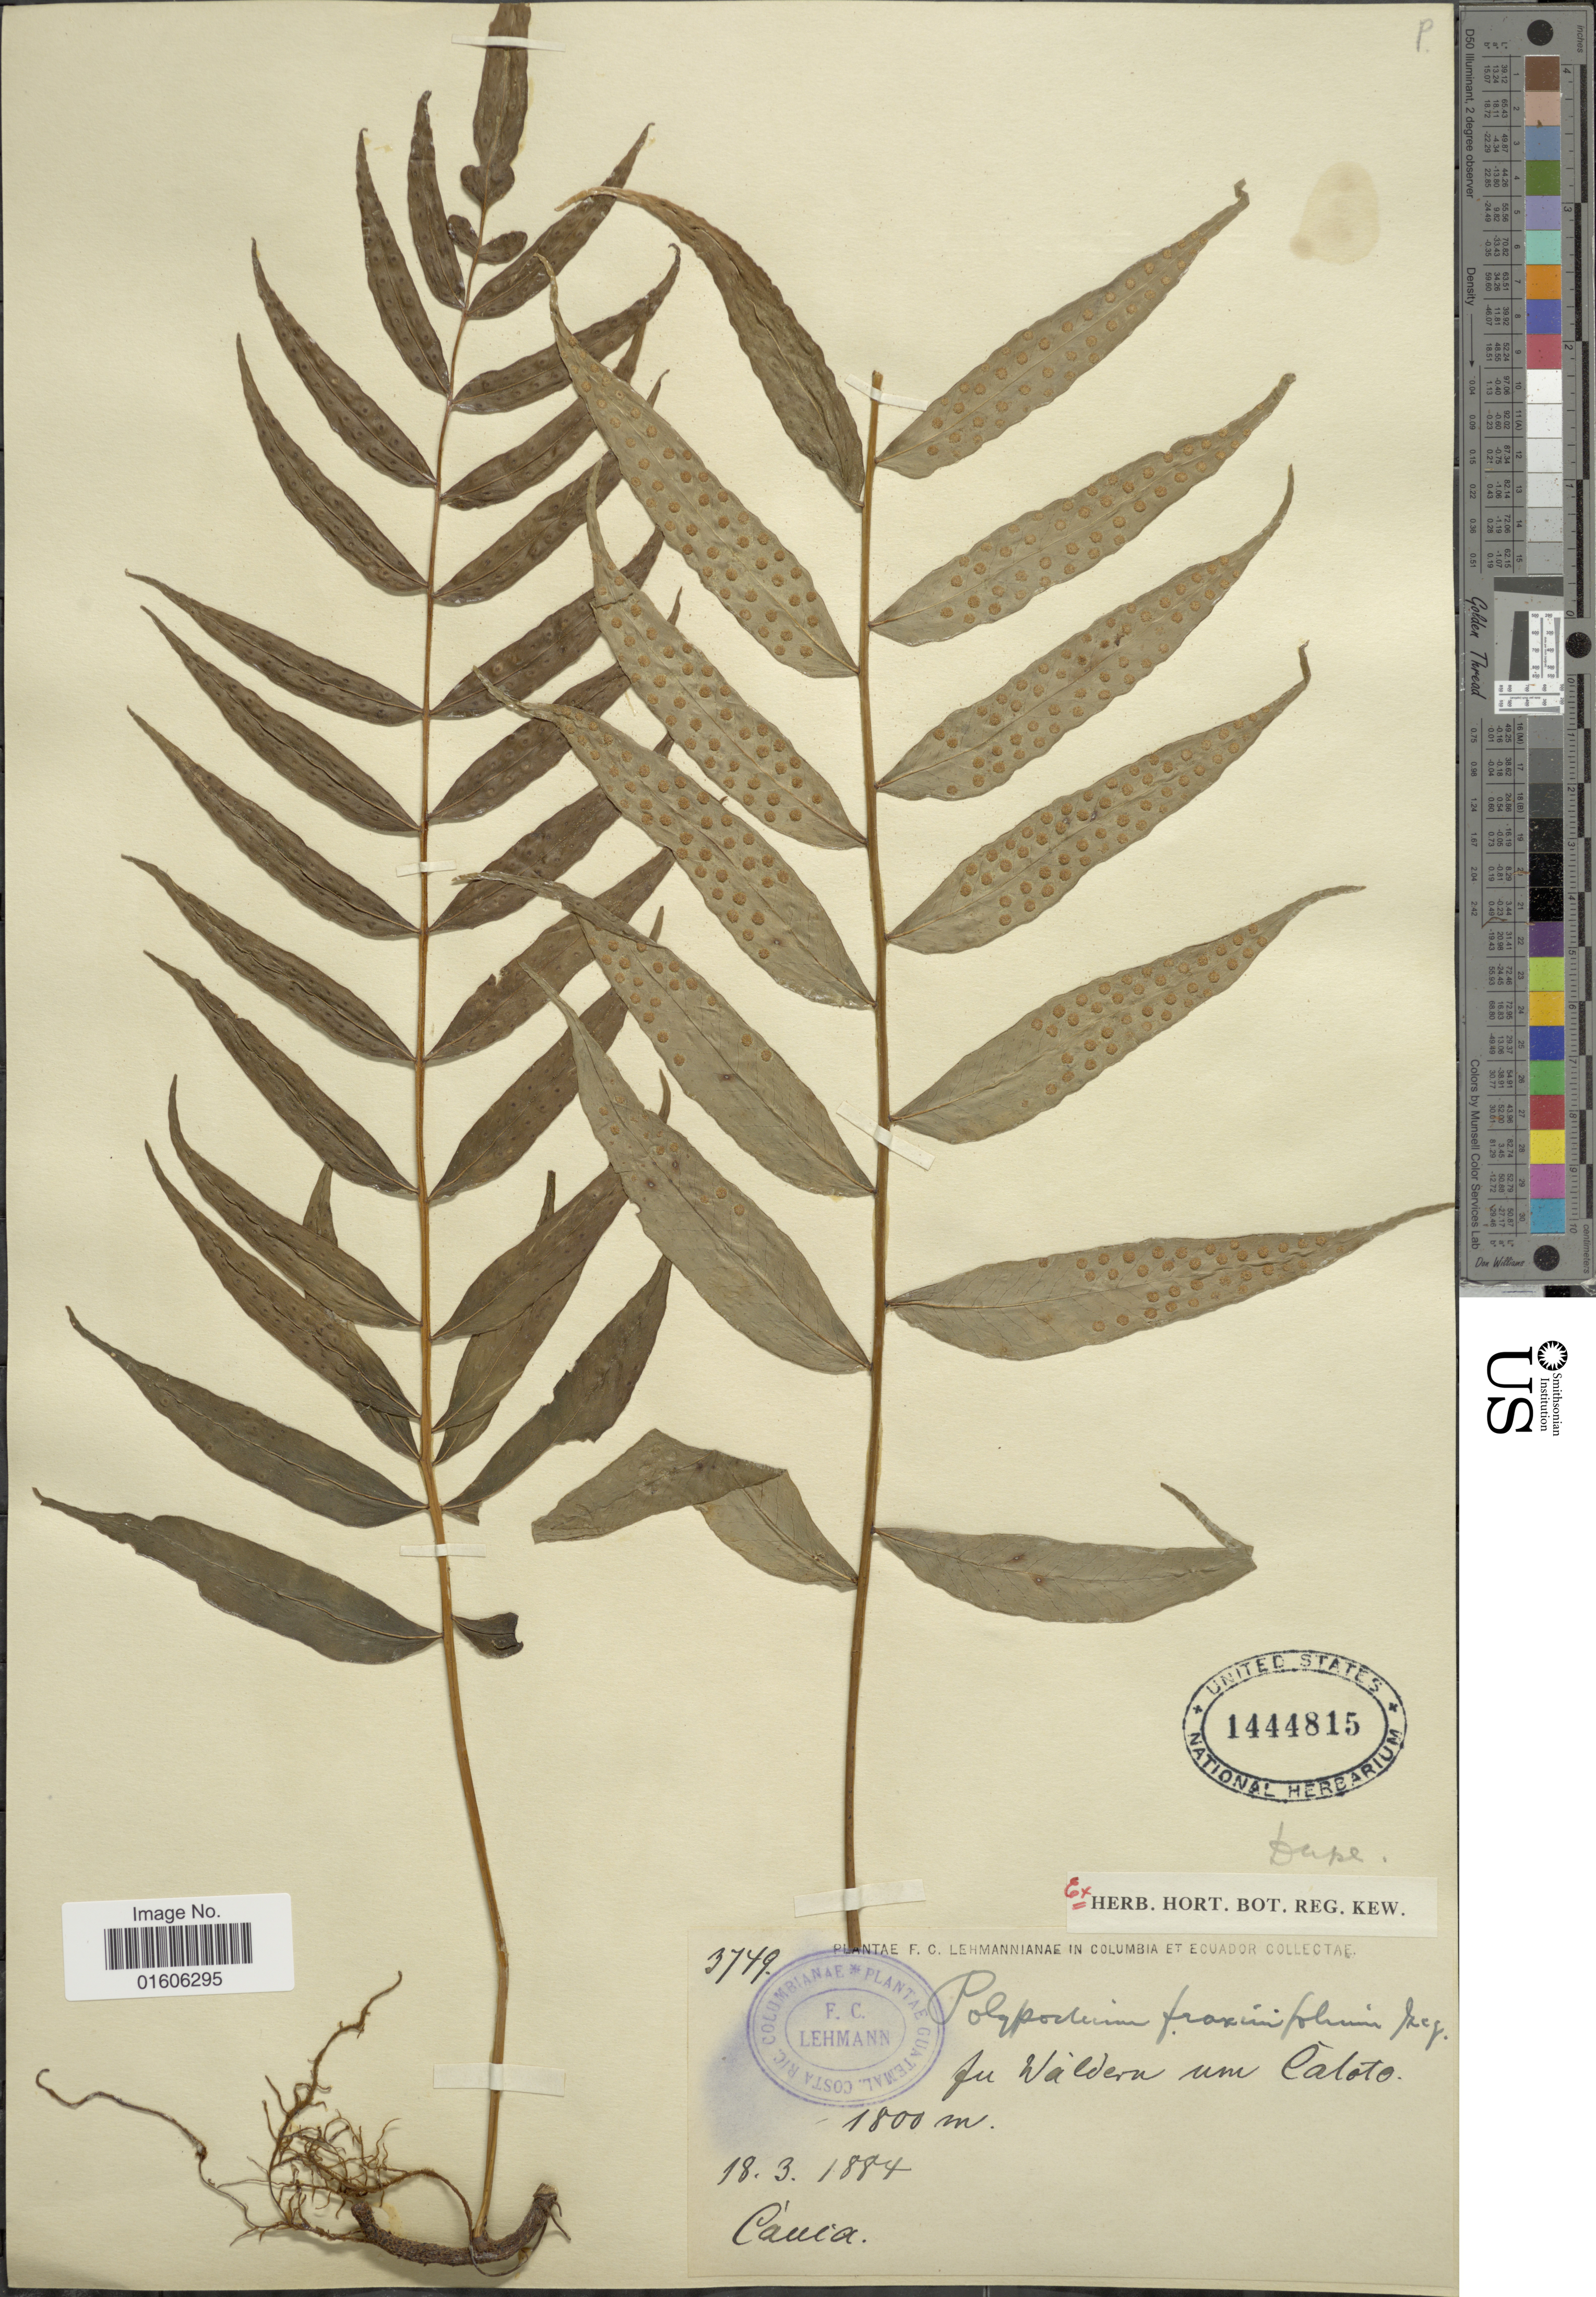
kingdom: Plantae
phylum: Tracheophyta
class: Polypodiopsida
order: Polypodiales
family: Polypodiaceae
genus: Serpocaulon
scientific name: Serpocaulon fraxinifolium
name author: (Jacq.) A.R. Sm.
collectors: F. C. Lehmann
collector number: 3749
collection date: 1884-03-18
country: Colombia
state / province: Cauca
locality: Fu Waldern um Caloto, Cauca.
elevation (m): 1800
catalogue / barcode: US 1444815